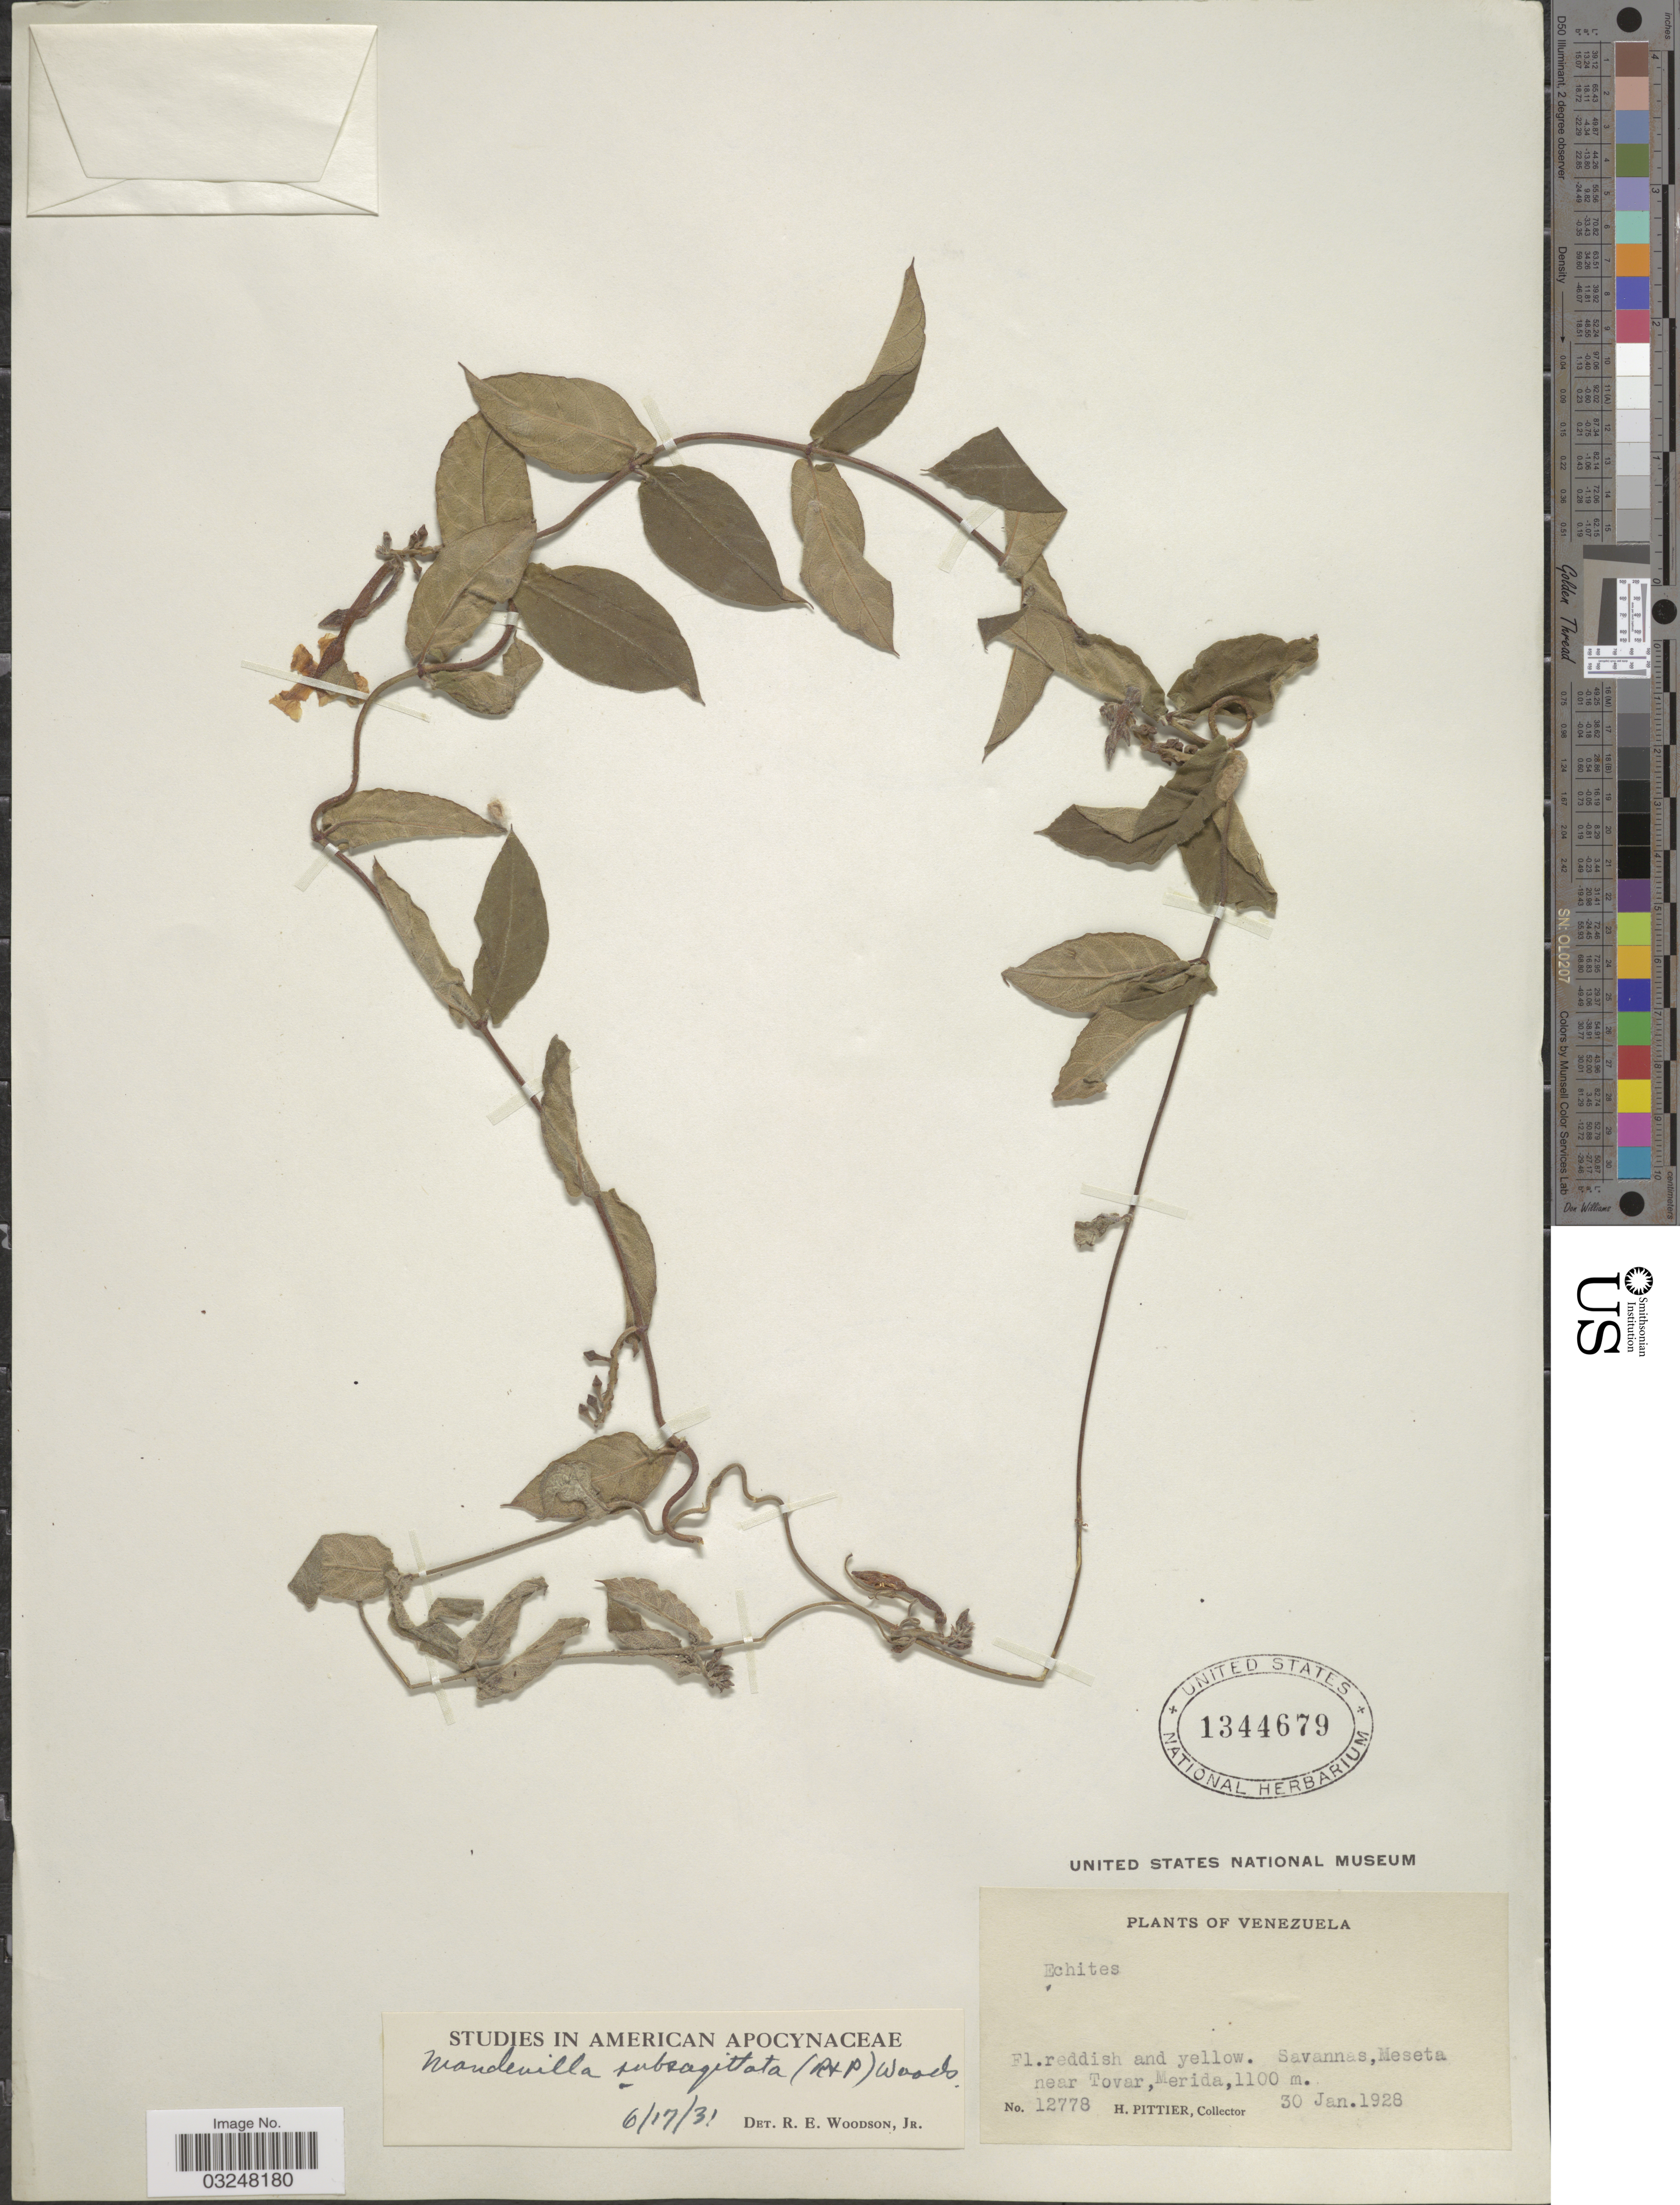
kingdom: Plantae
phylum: Tracheophyta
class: Magnoliopsida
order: Gentianales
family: Apocynaceae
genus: Mandevilla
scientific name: Mandevilla subsagittata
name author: (Ruiz & Pav.) Woodson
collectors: H. F. Pittier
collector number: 12778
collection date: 1928-01-30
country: Venezuela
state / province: Mérida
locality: Savannas, Meseta near Tovar.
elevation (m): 1100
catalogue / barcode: US 1344679